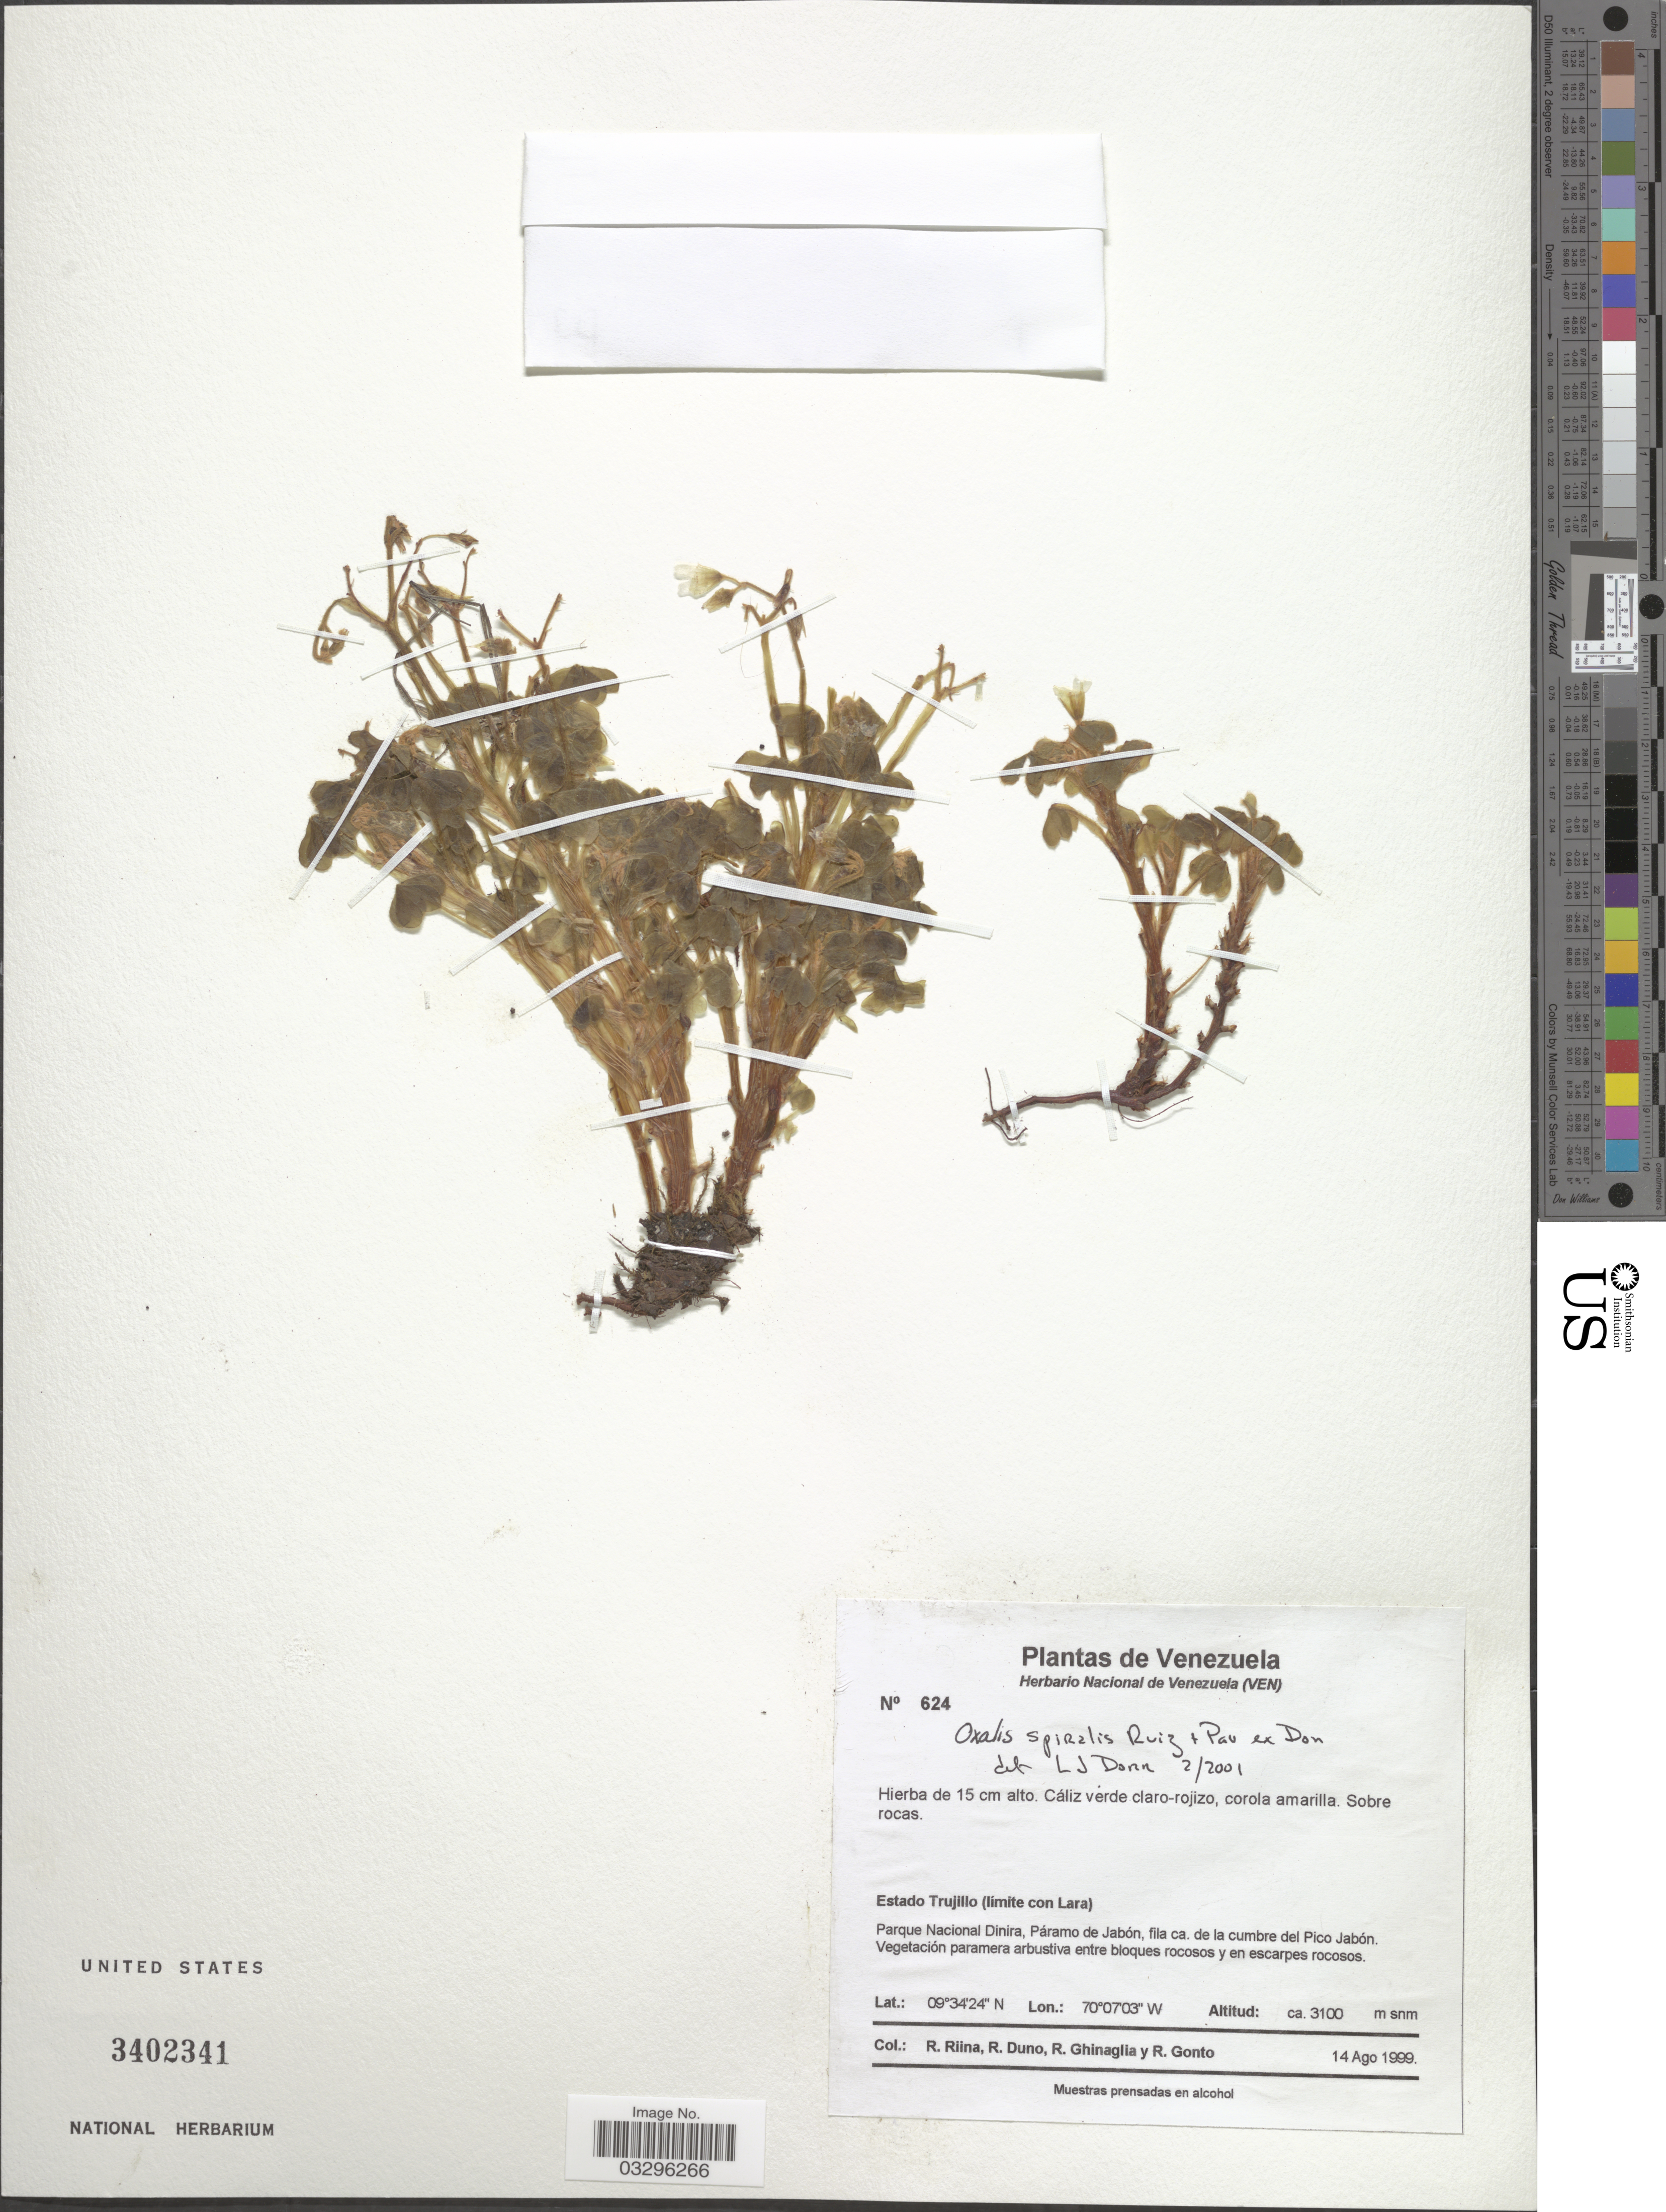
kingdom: Plantae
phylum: Tracheophyta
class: Magnoliopsida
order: Oxalidales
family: Oxalidaceae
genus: Oxalis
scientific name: Oxalis paramoensis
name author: Canelón et al.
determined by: Canelón, Daniela S., (PORT), BioCentro-UNELLEZ (VENEZUELA)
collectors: R. Riina, R. Duno, R. Ghinaglia & R. Gonto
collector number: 624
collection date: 1999-08-14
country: Venezuela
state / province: Trujillo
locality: (Límíte con Lara). Parque Nacional Dinira, Páramo de Jabón, fila ca. de la cumbre del Pico Jabón.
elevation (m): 3100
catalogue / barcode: US 3402341